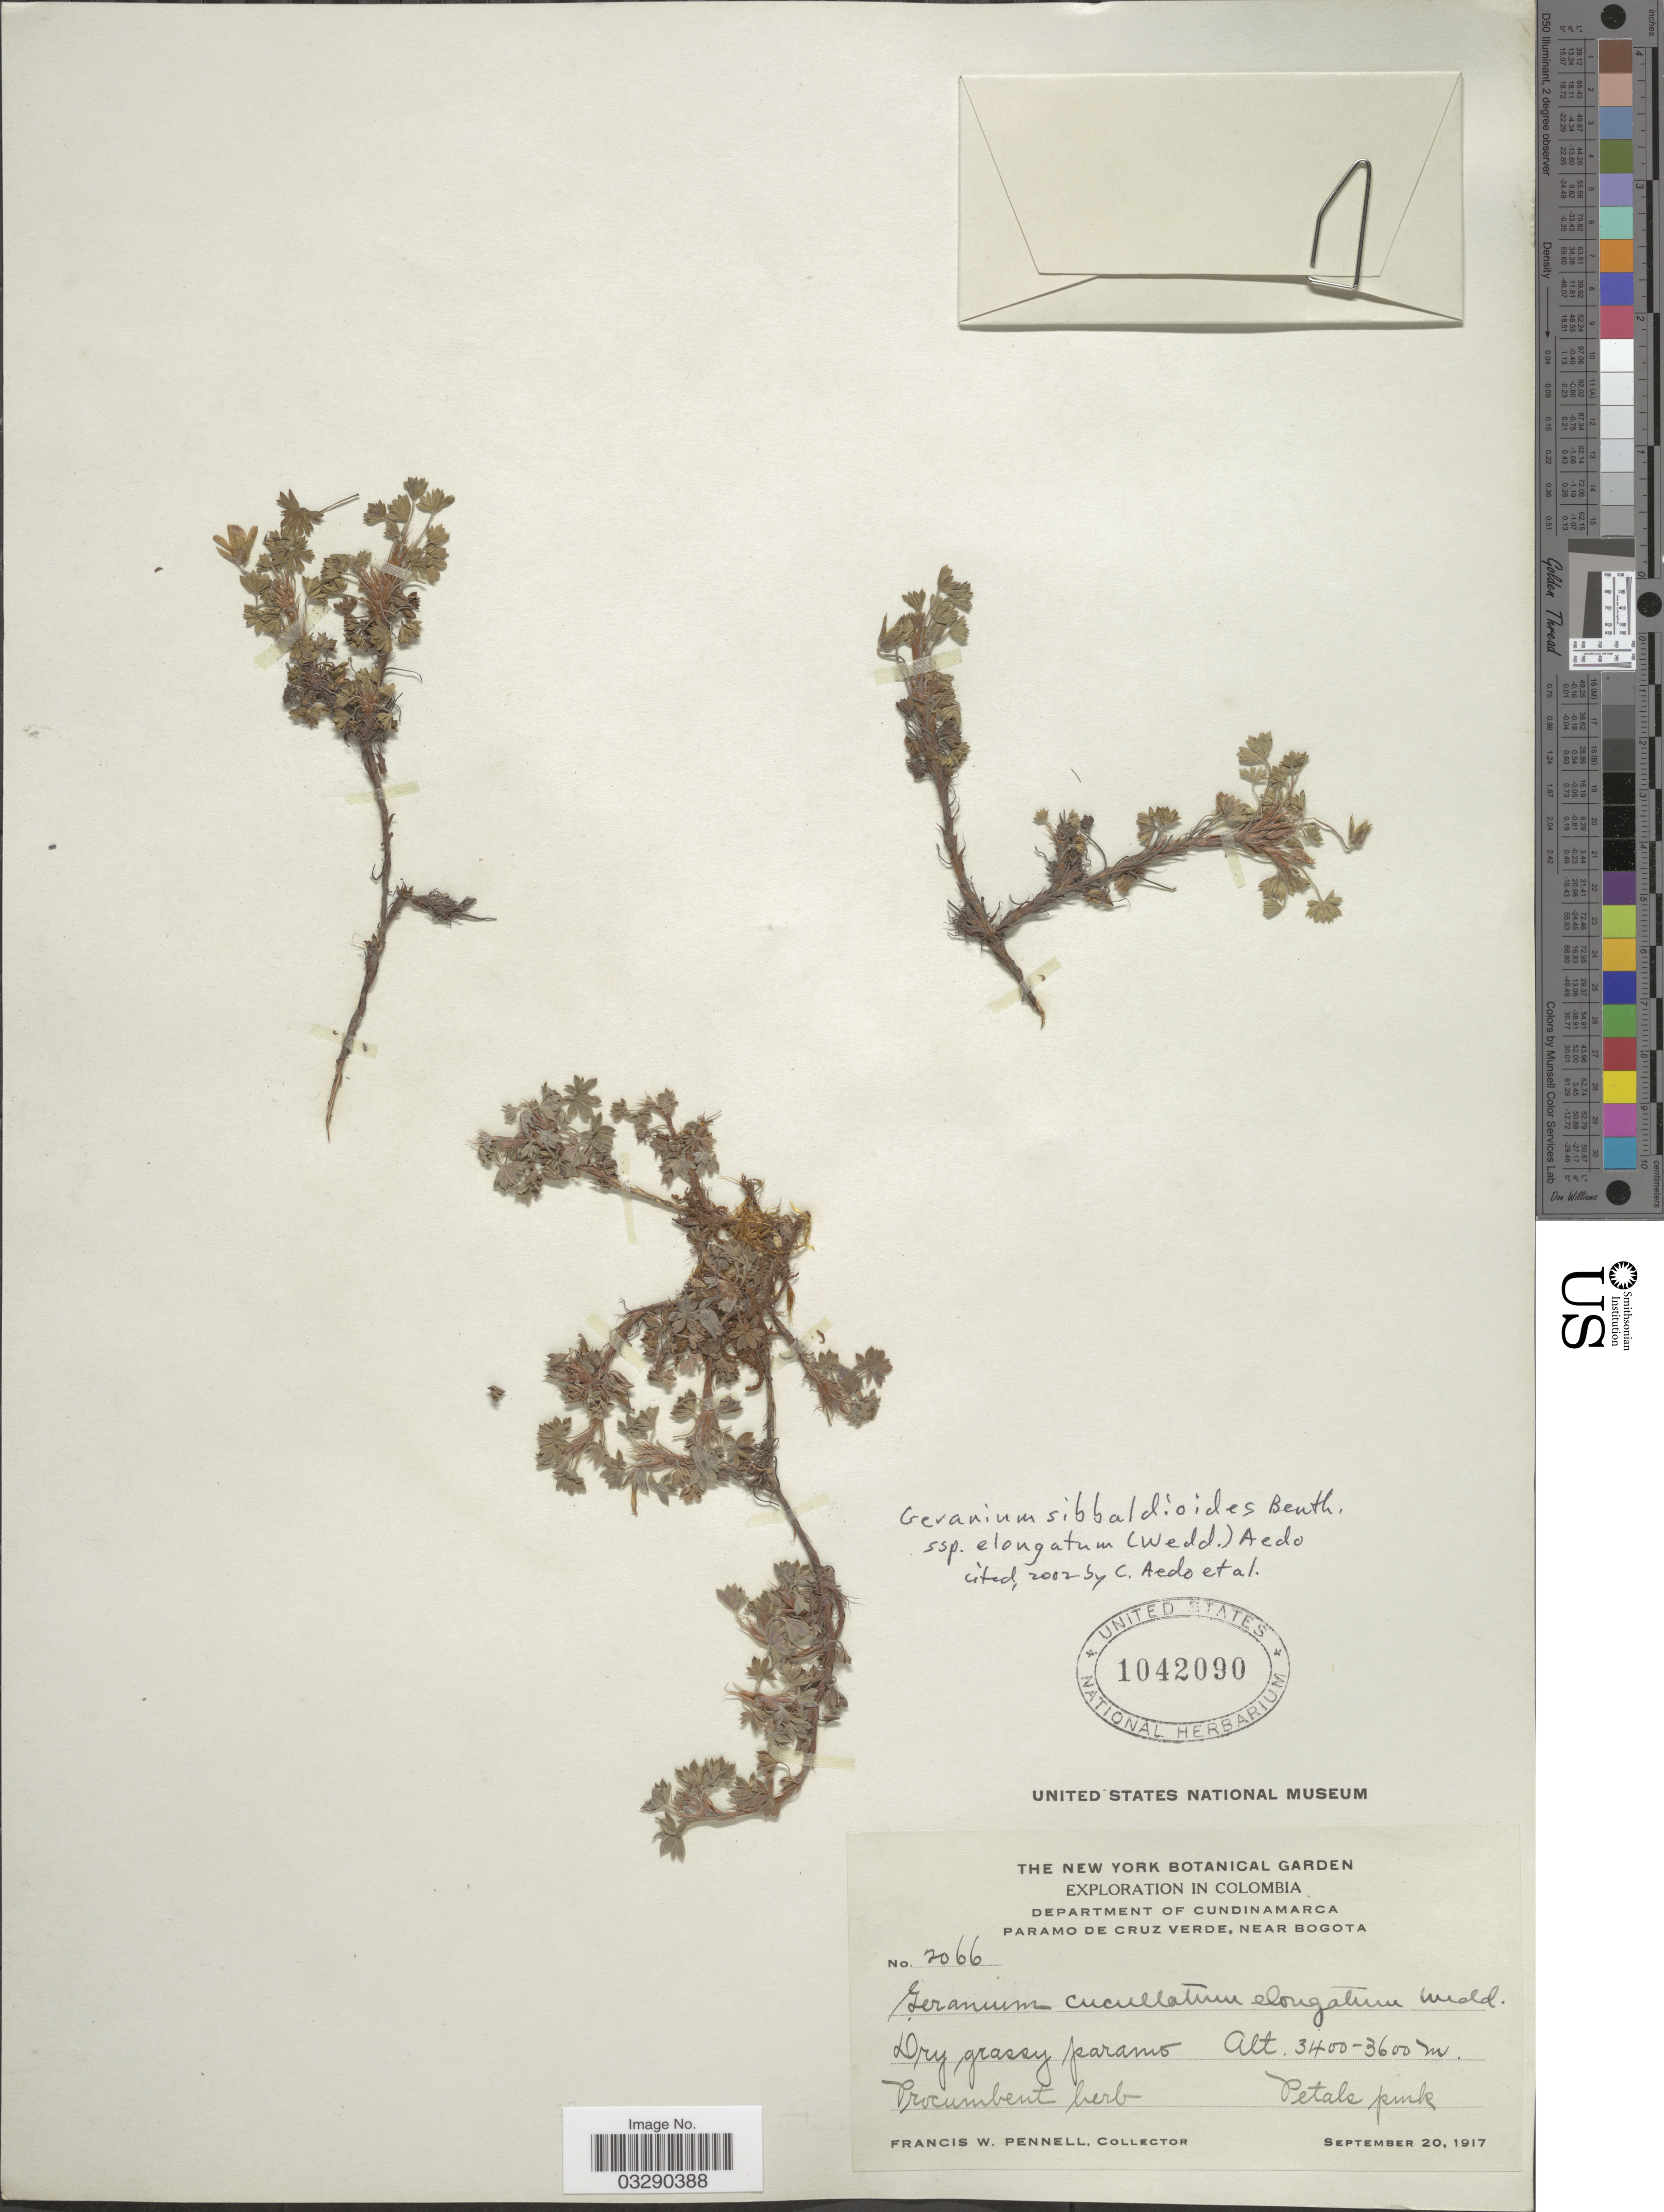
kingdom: Plantae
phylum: Tracheophyta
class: Magnoliopsida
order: Geraniales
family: Geraniaceae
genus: Geranium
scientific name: Geranium sibbaldioides subsp. elongatum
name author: (Wedd.) Aedo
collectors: F. W. Pennell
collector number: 2066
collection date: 1917-09-20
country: Colombia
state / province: Cundinamarca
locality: Department of Cundinamarca. Paramo de Cruz Verde, near Bogota.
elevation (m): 3400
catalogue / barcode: US 1042090